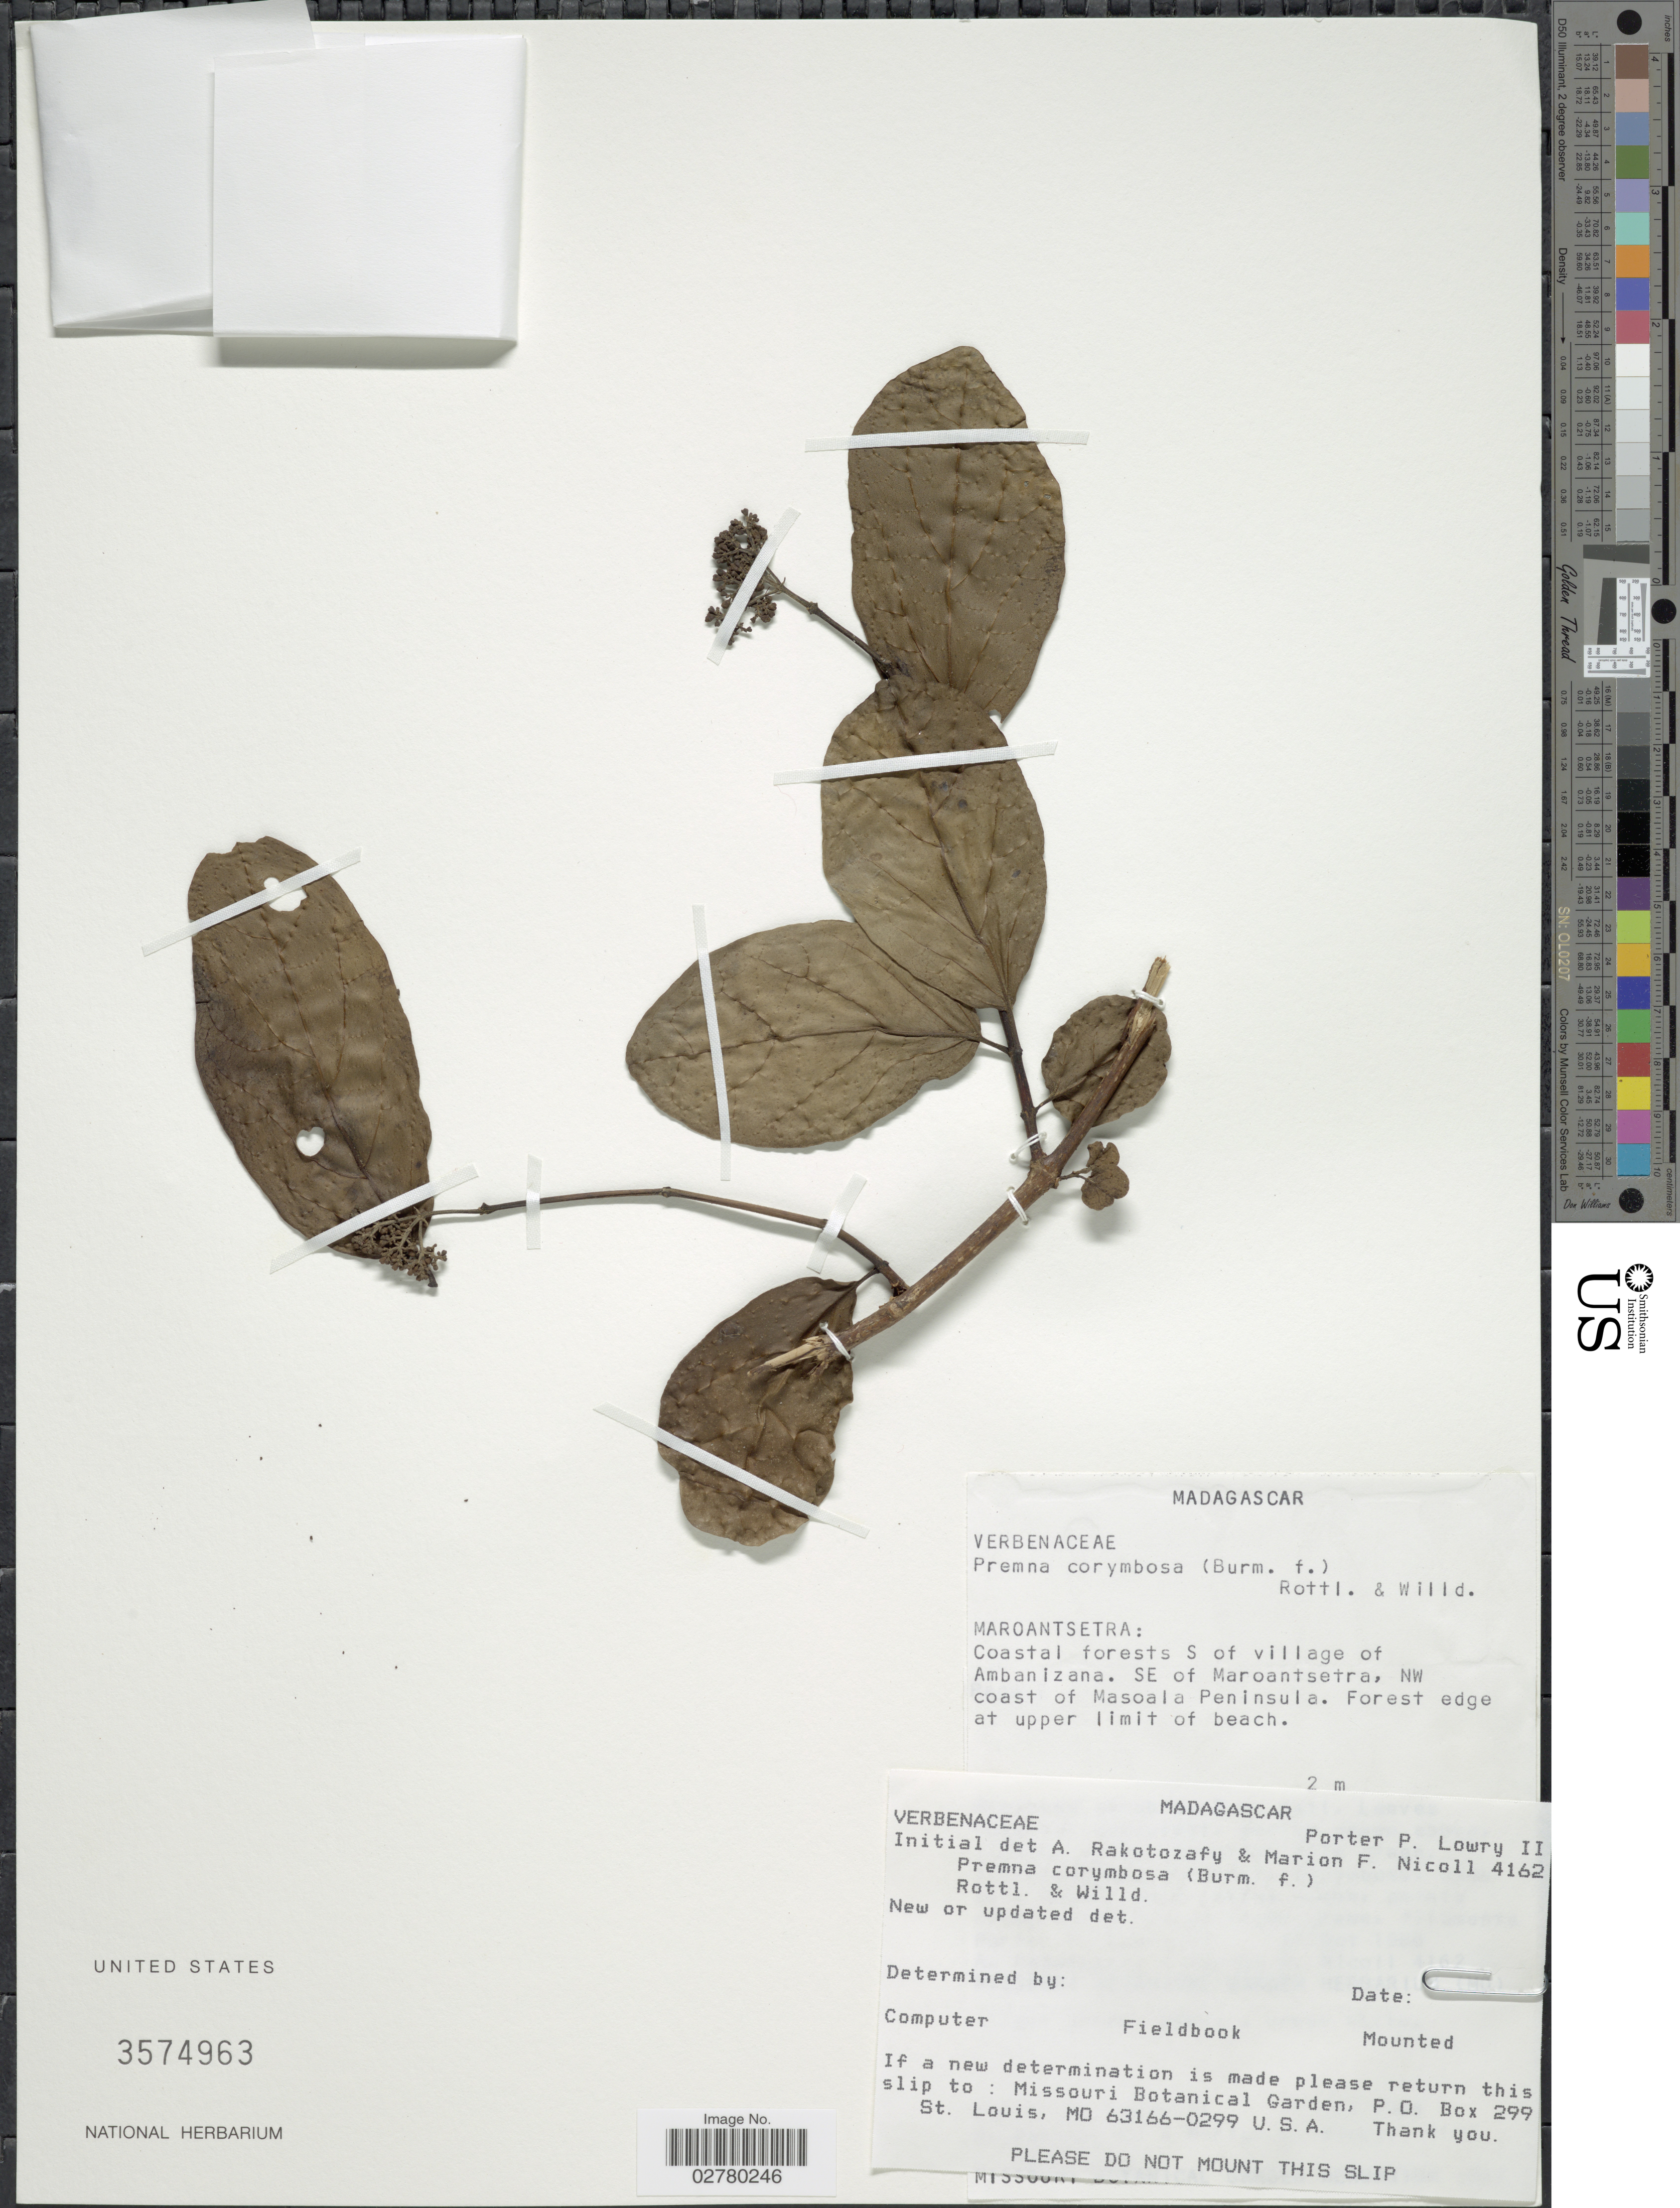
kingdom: Plantae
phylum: Tracheophyta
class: Magnoliopsida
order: Lamiales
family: Lamiaceae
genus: Premna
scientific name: Premna serratifolia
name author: L.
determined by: Strong, Mark T., (BOT), Smithsonian Institution - National Museum of Natural History (UNITED STATES)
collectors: P. P. Lowry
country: Madagascar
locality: Maroantsetra: Coastal forests S of village of Ambanizana. SE of Maroansetra, NW coast of Masoala Peninsula.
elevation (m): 2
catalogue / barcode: US 3574963